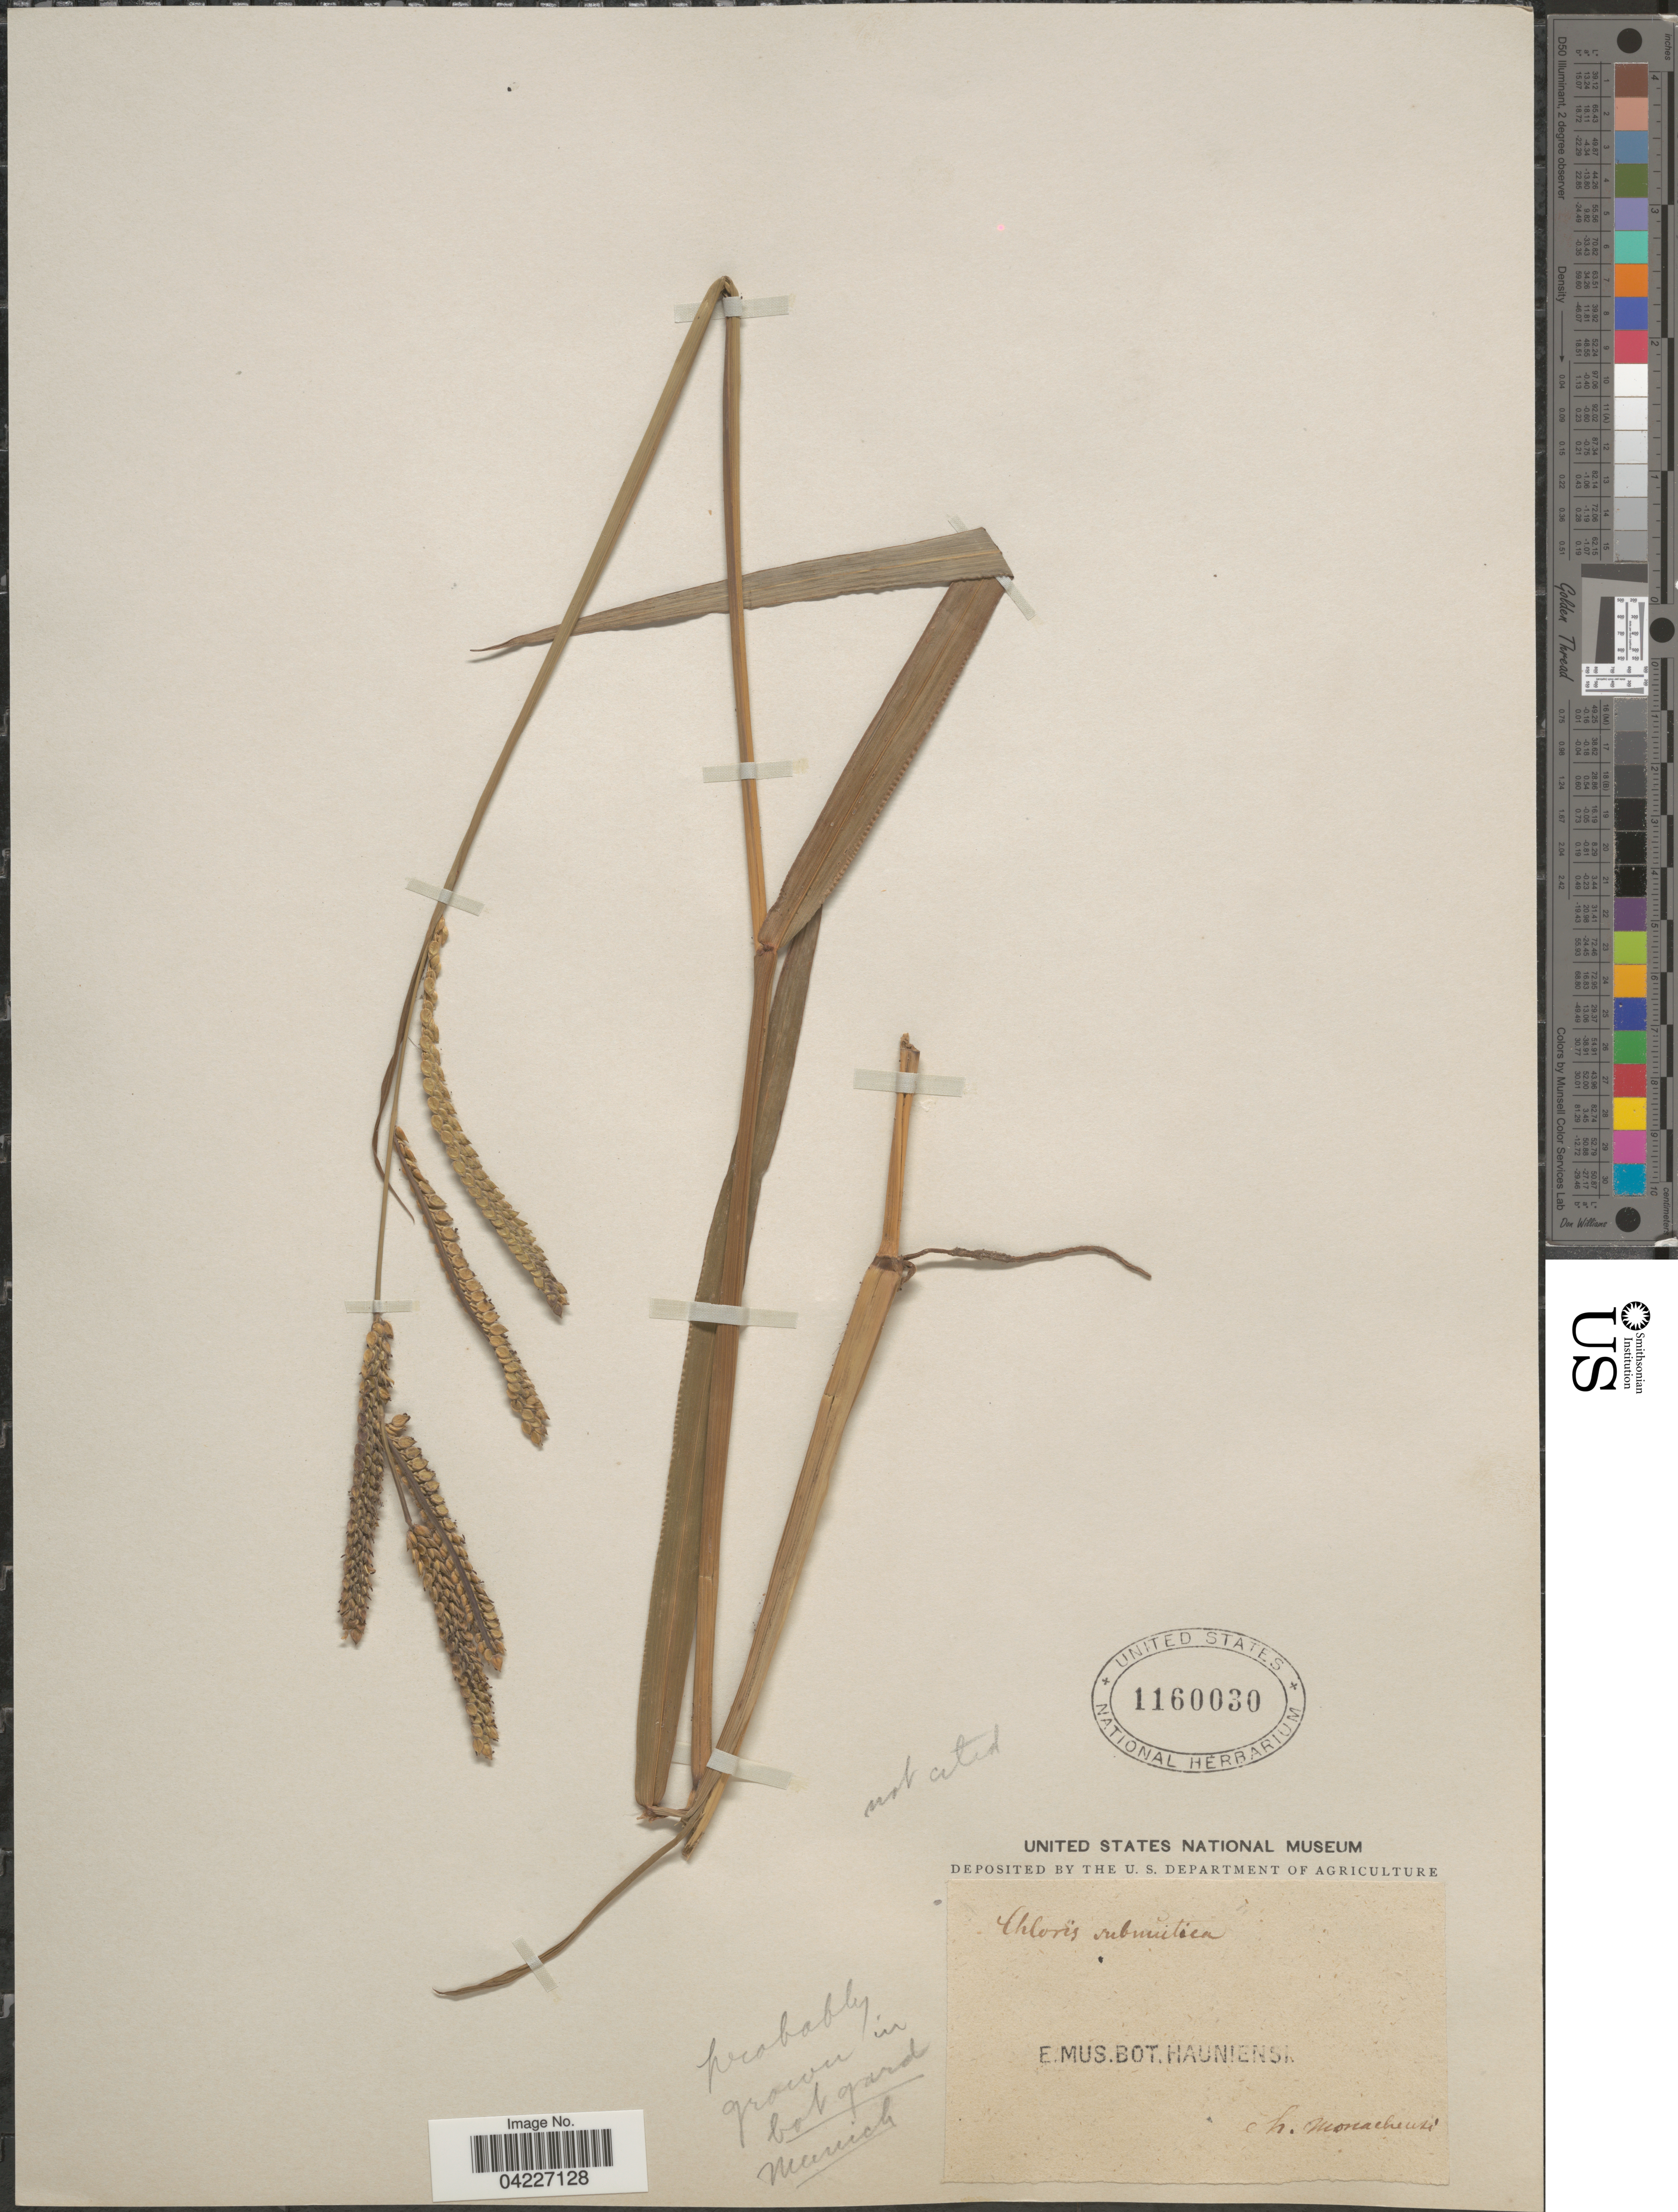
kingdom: Plantae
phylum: Tracheophyta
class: Liliopsida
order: Poales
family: Poaceae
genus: Paspalum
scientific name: Paspalum dilatatum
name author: Poir.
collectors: C. Monacheusi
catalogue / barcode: US 1160030